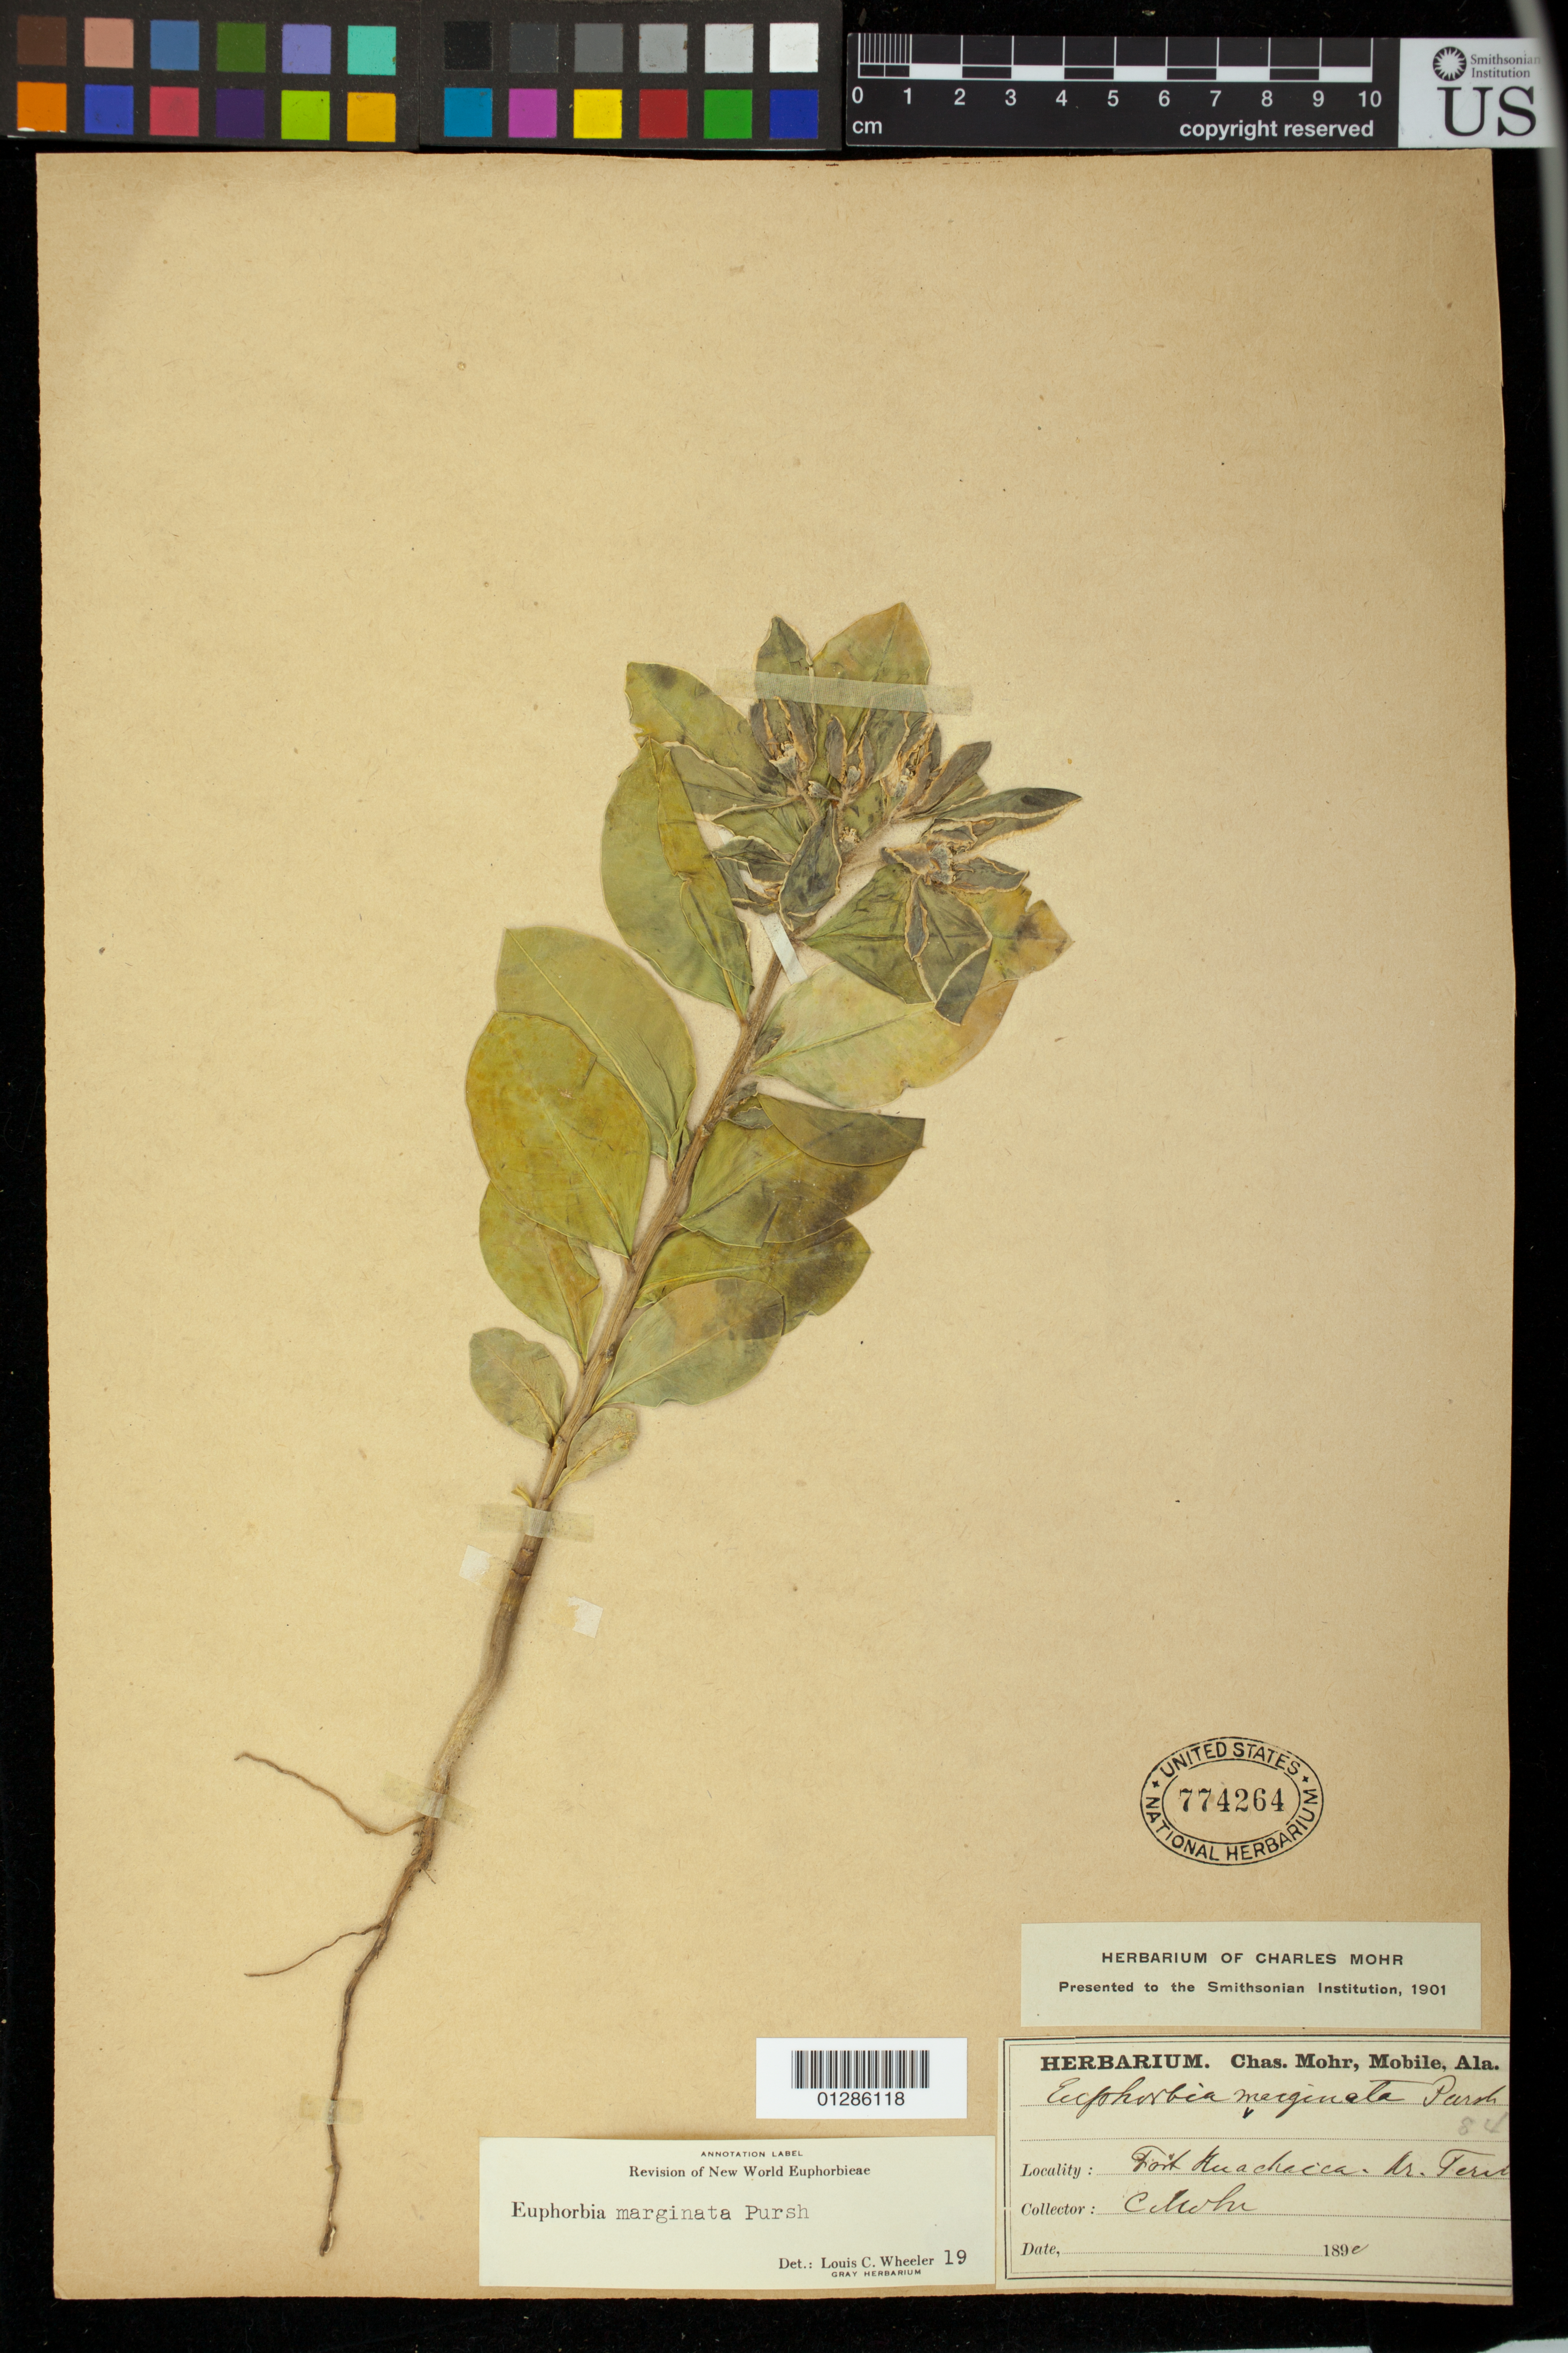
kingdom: Plantae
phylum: Tracheophyta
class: Magnoliopsida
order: Malpighiales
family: Euphorbiaceae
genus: Euphorbia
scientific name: Euphorbia marginata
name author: Pursh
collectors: C. T. Mohr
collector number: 84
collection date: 1890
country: United States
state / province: Arizona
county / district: Cochise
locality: Fort Huachuca.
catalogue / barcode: US 774264